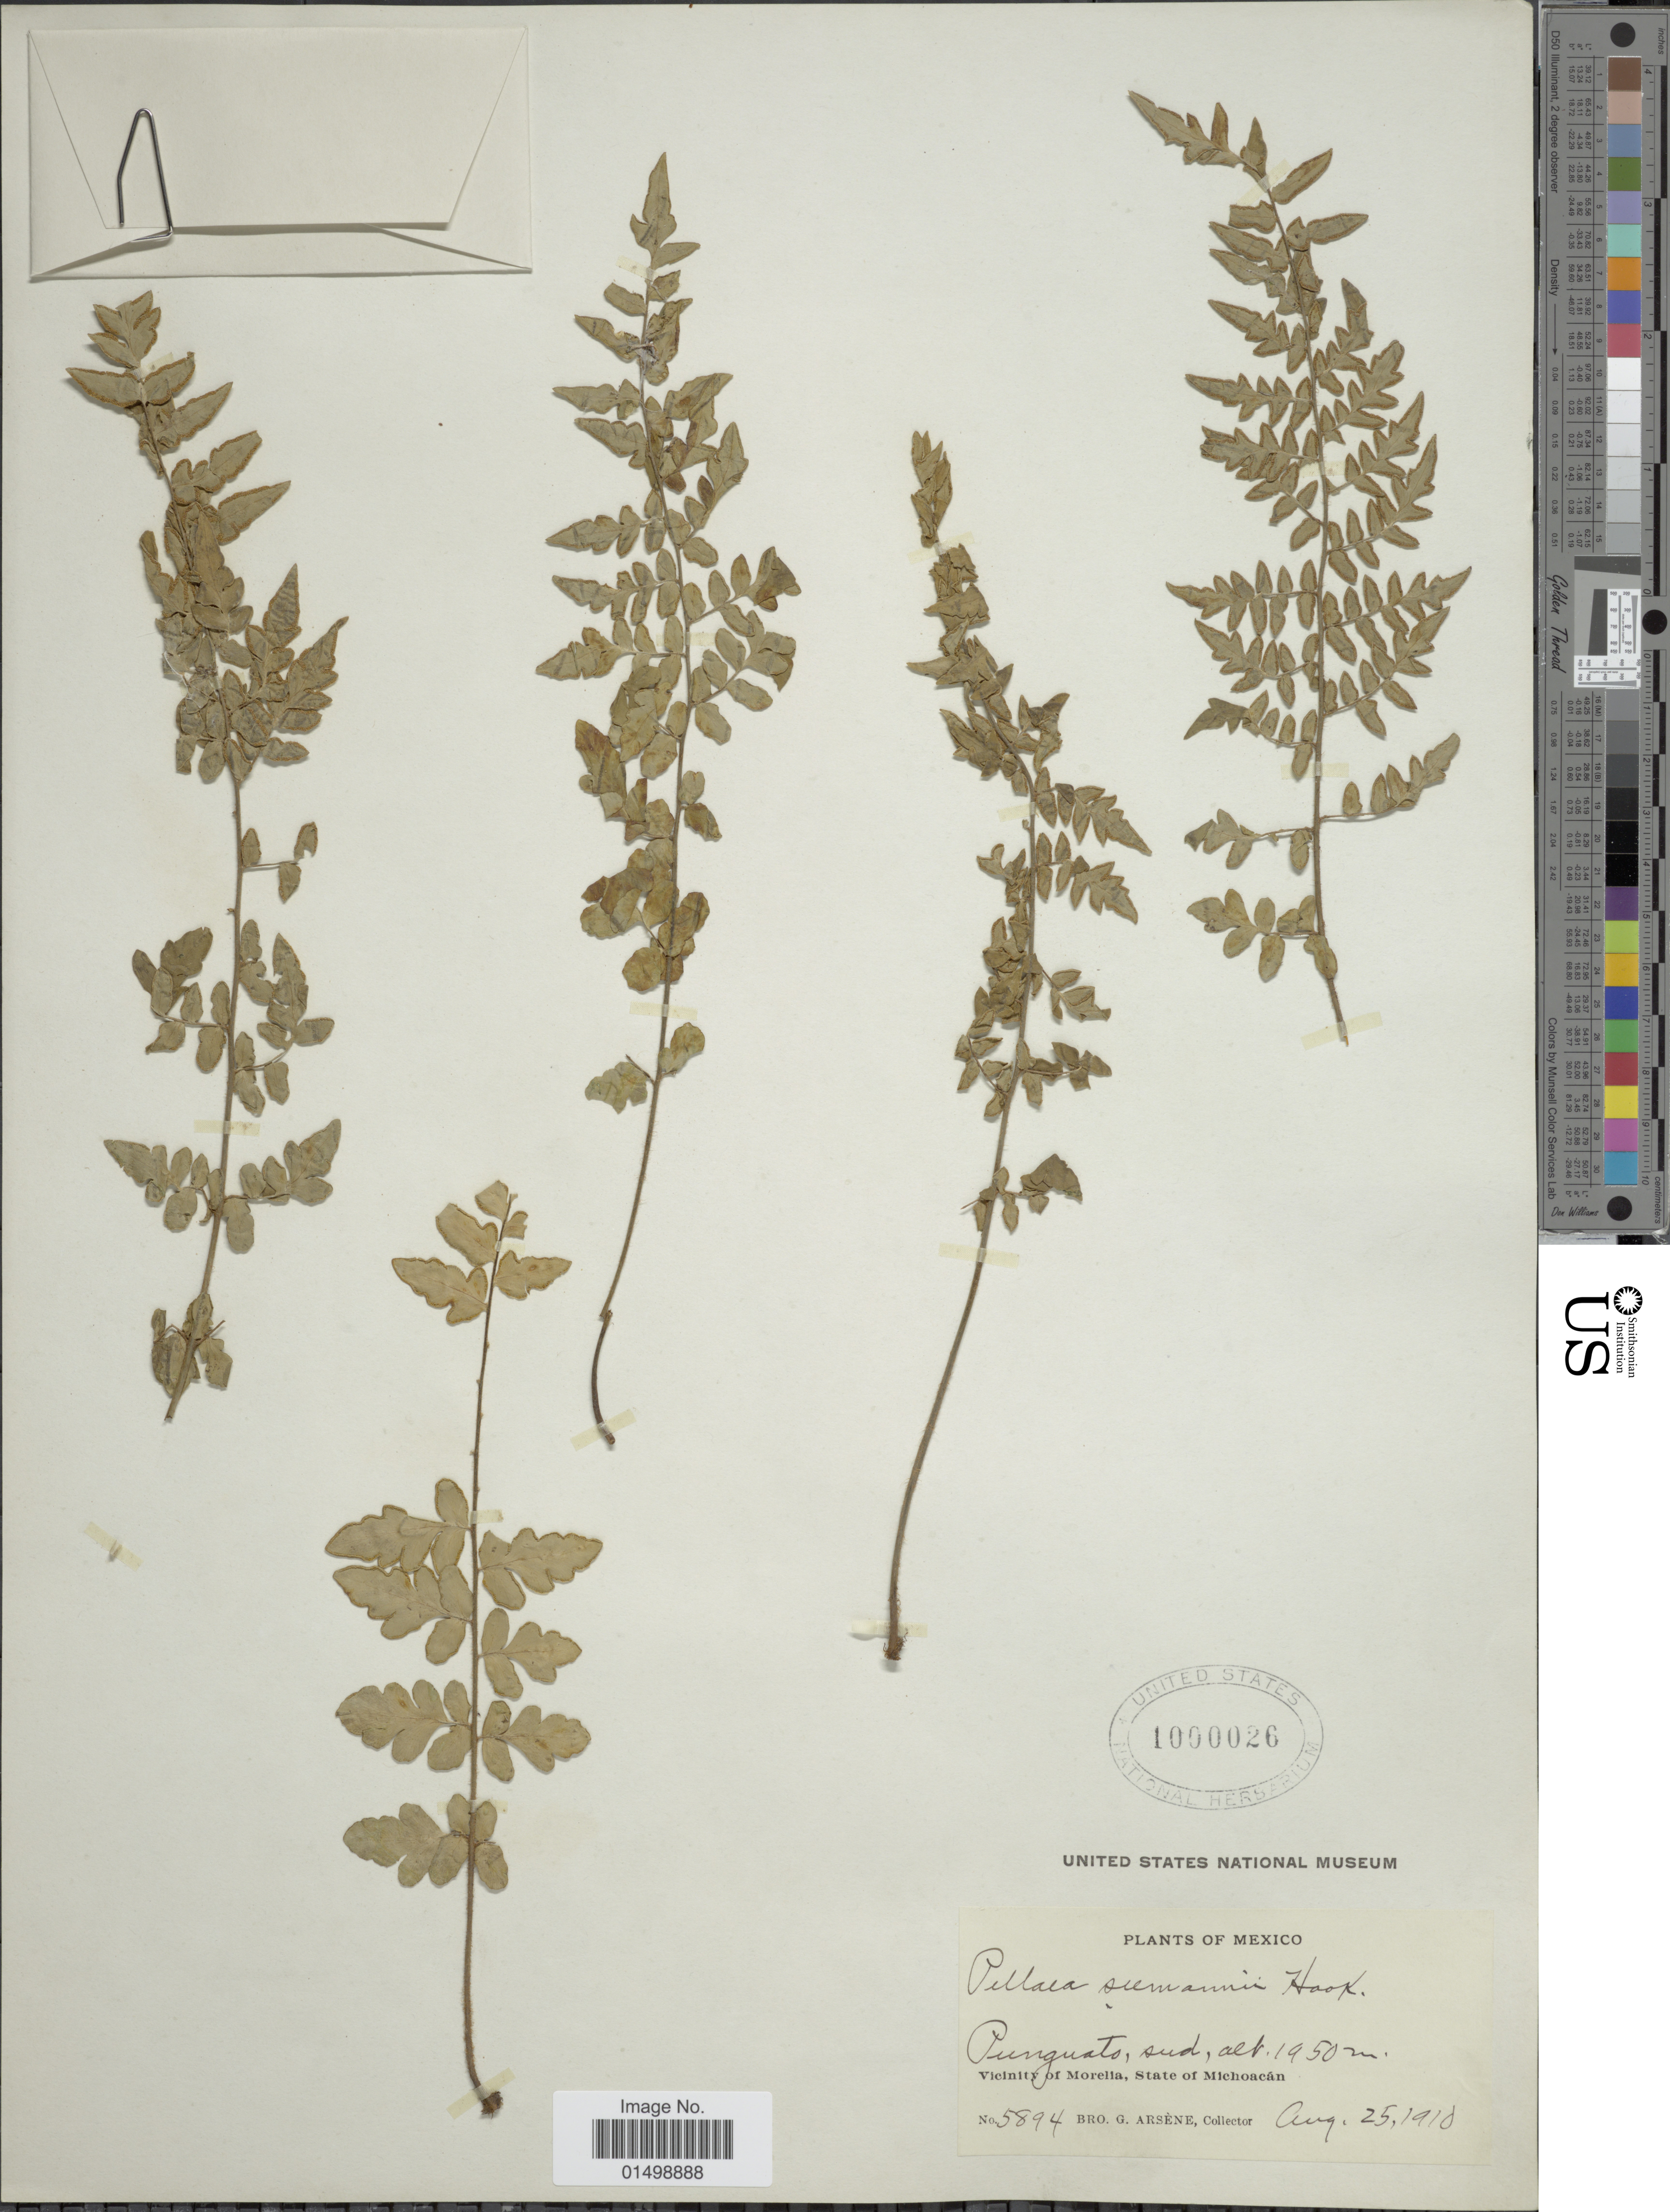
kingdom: Plantae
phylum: Tracheophyta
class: Polypodiopsida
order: Polypodiales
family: Pteridaceae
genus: Cheilanthes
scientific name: Cheilanthes lozanii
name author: (Maxon) R.M. Tryon & A.F. Tryon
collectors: Bro. G. Arsène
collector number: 5894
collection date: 1910-08-25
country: Mexico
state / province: Michoacán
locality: Vicinity of Morelia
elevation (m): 1950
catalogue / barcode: US 1000026